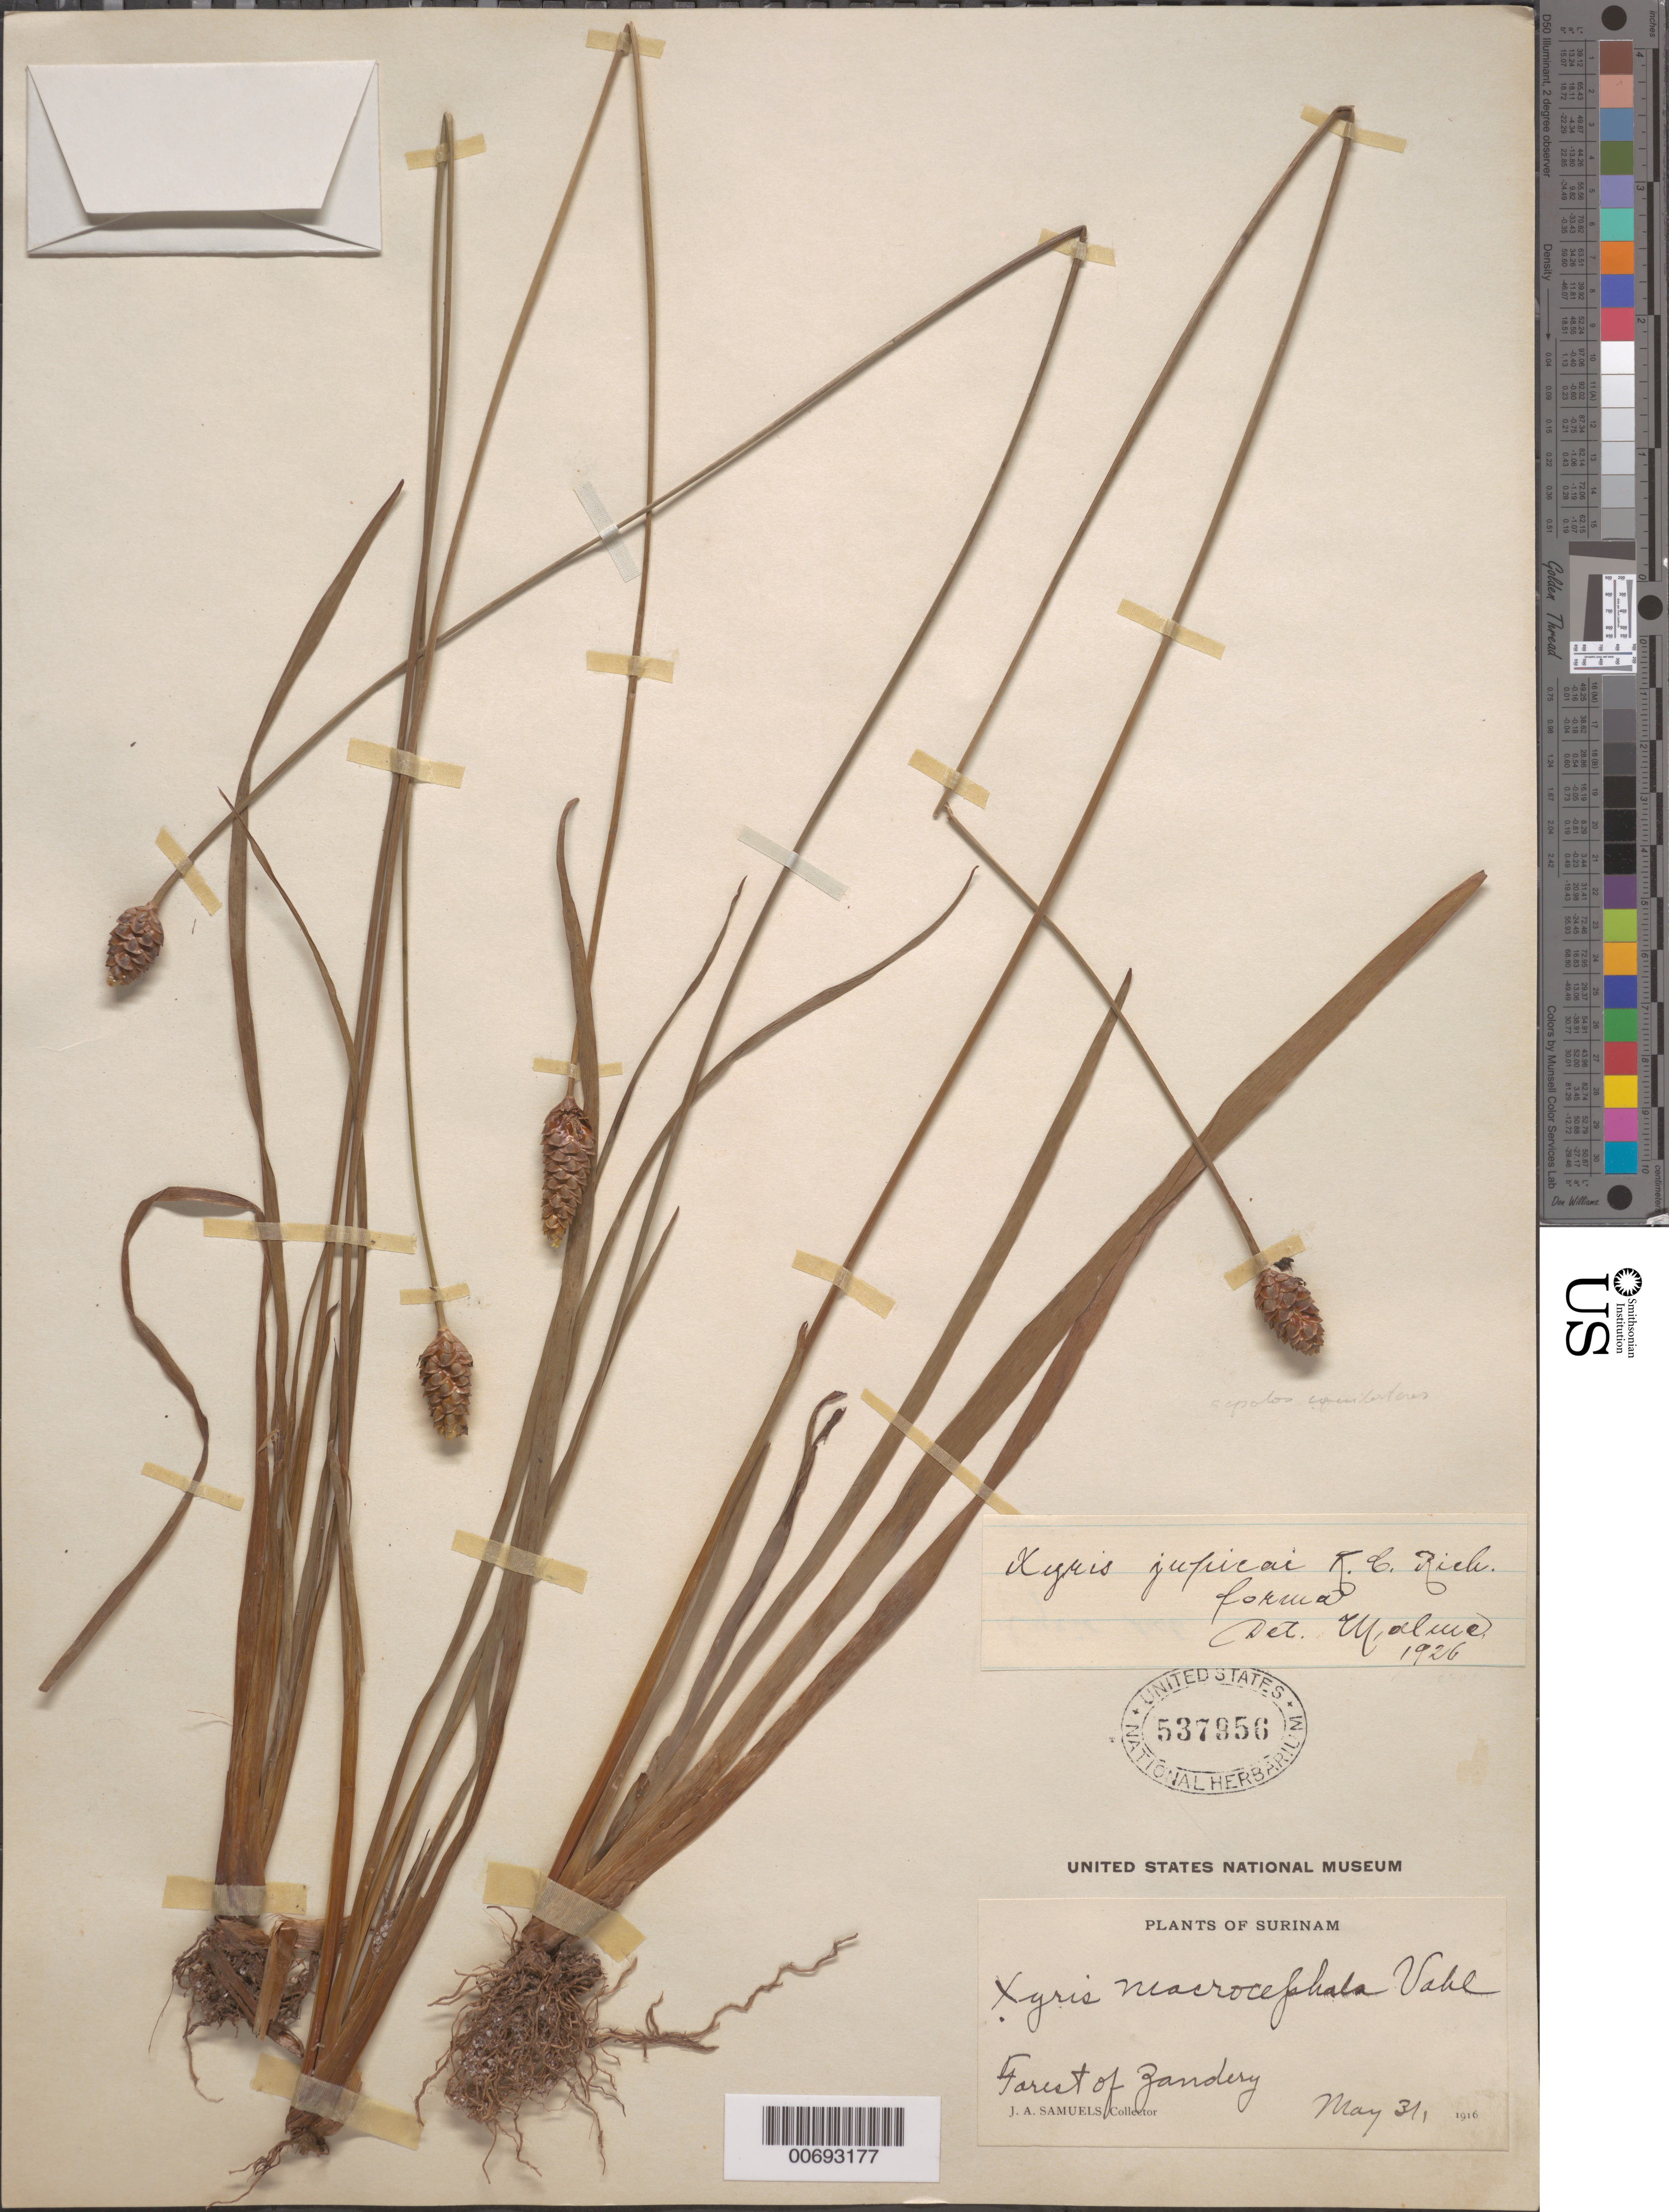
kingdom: Plantae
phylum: Tracheophyta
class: Liliopsida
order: Poales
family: Xyridaceae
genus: Xyris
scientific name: Xyris jupicai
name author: Rich.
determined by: Malme, G. O. A.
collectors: J. A. Samuels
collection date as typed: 31-May-16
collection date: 1916-05-31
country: Suriname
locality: Zanderij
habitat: Forest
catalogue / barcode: US 537956